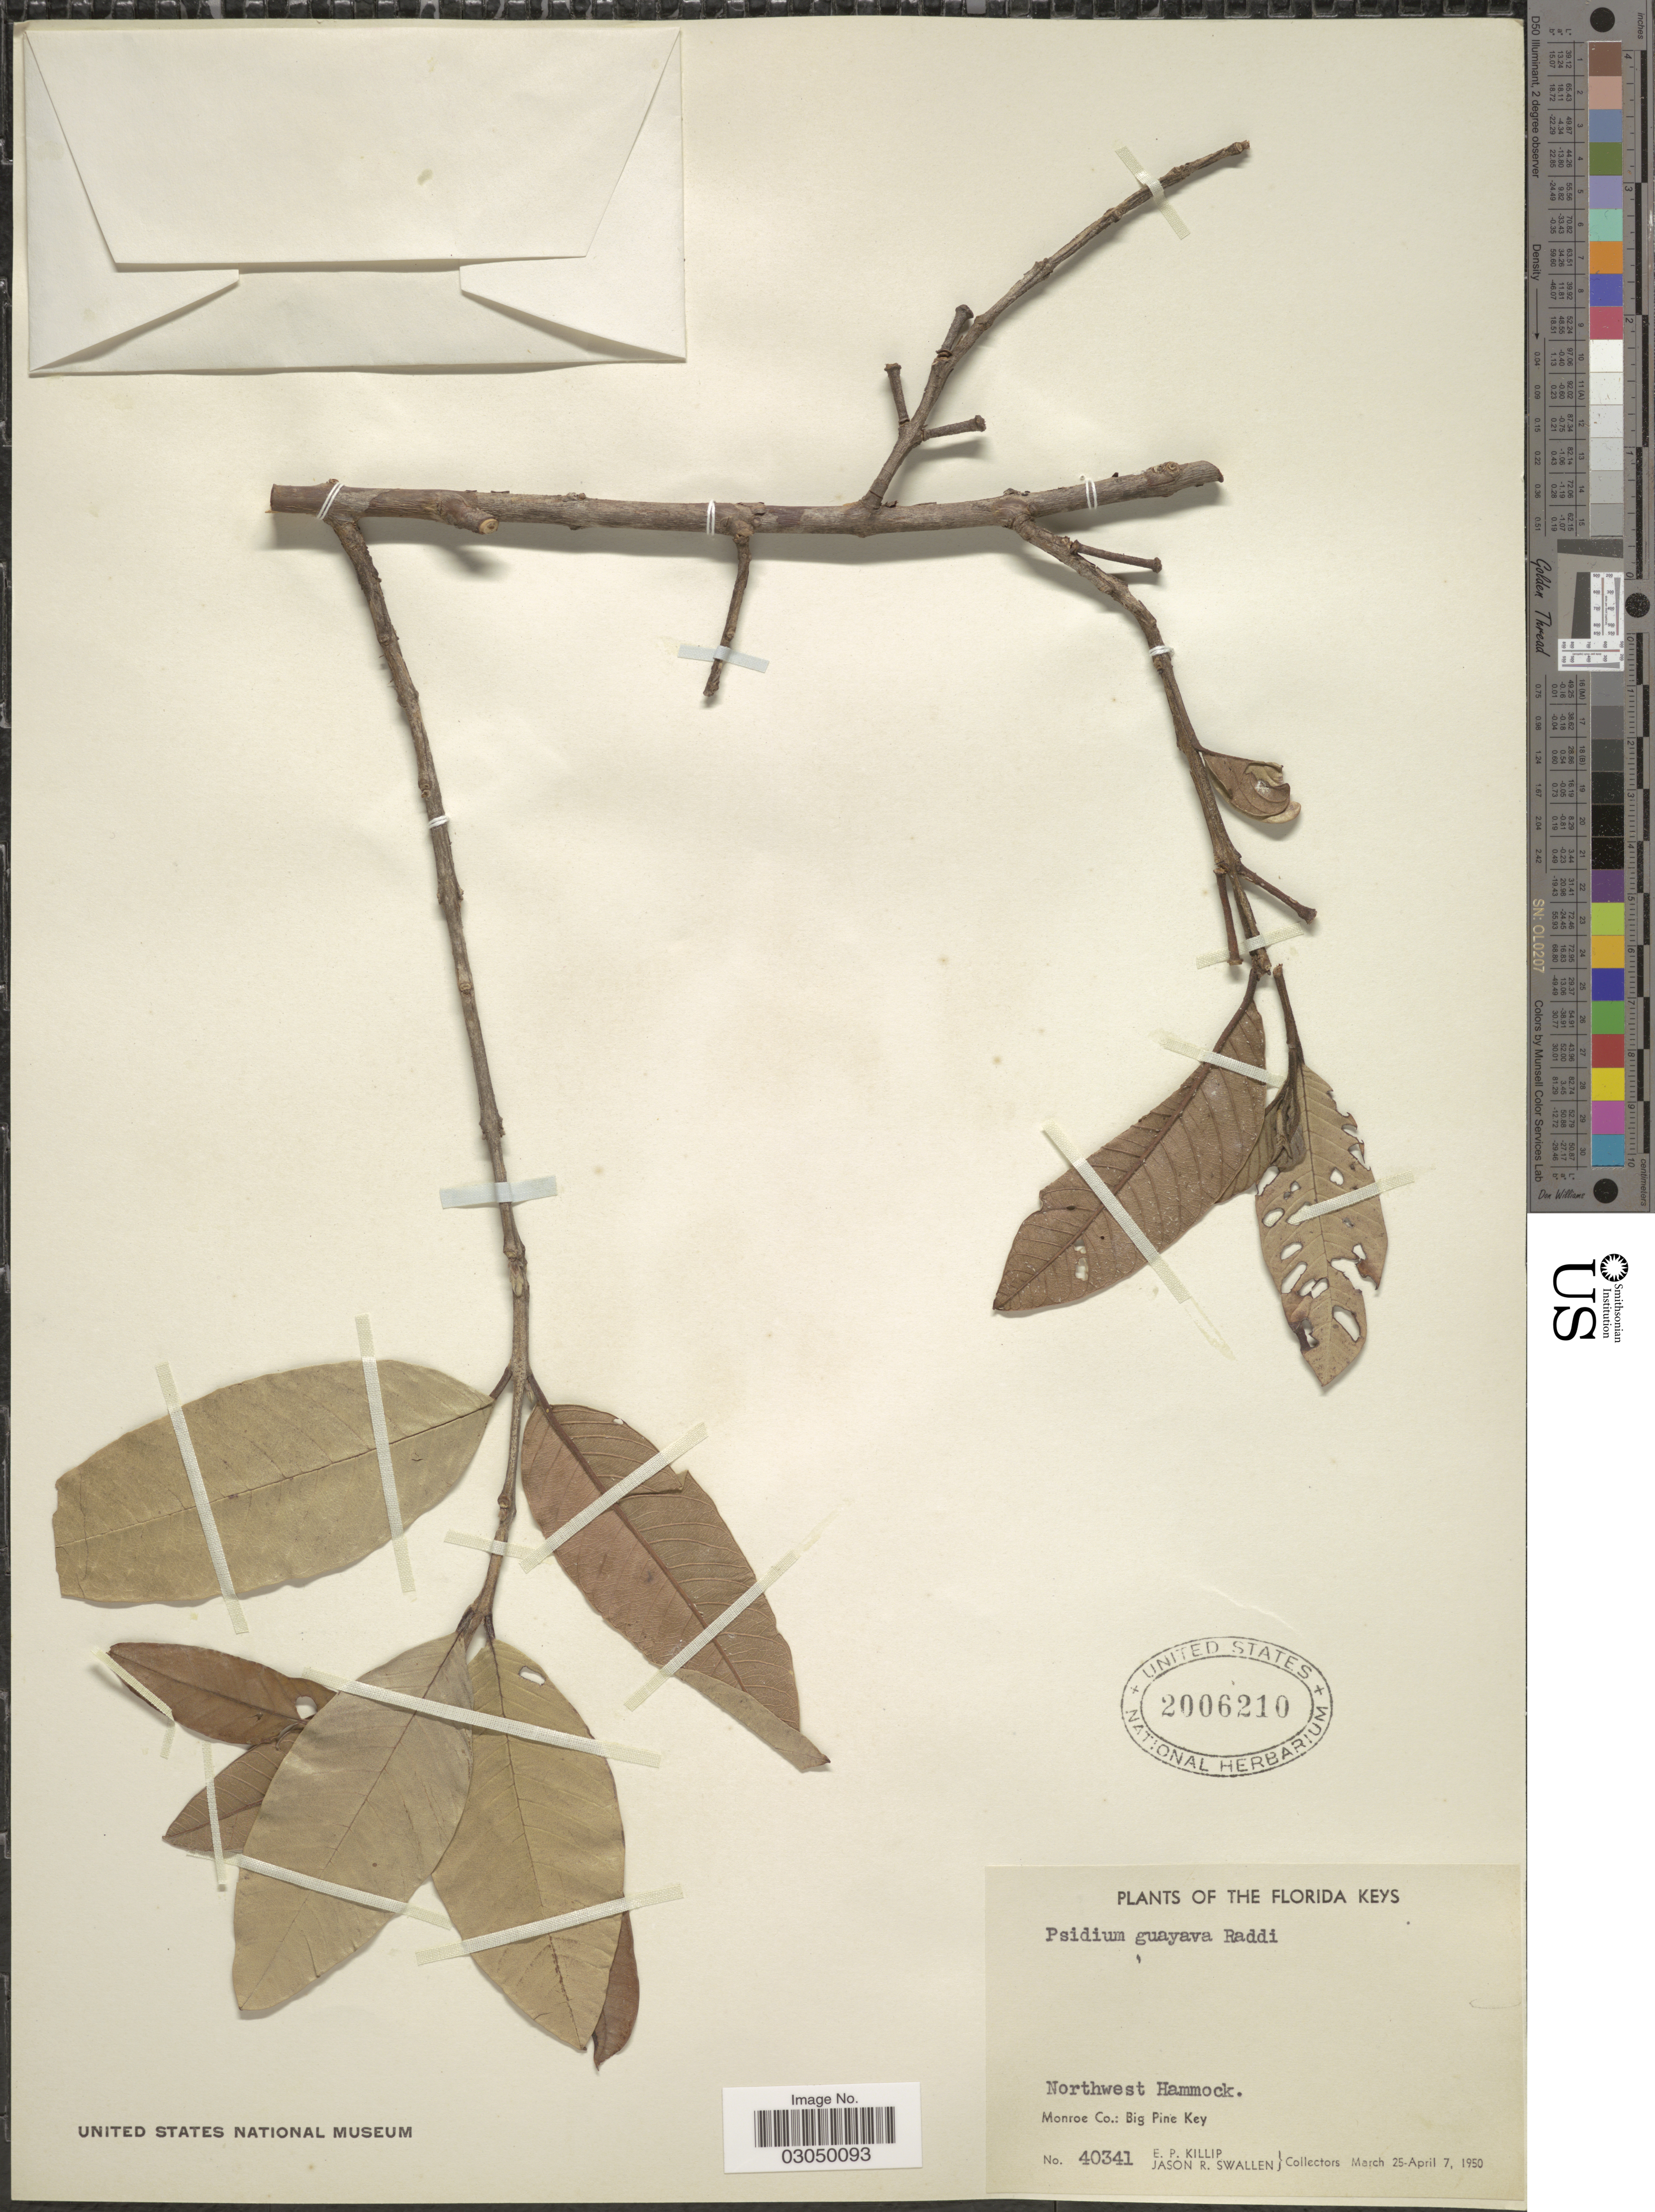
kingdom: Plantae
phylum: Tracheophyta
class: Magnoliopsida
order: Myrtales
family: Myrtaceae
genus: Psidium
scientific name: Psidium guayava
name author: Raddi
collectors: E. P. Killip & J. R. Swallen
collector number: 40341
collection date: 1950-03-25/1950-04-07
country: United States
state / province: Florida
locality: Florida Keys. Northwest Hammock. Monroe Co.: Big Pine Key.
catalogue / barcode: US 2006210